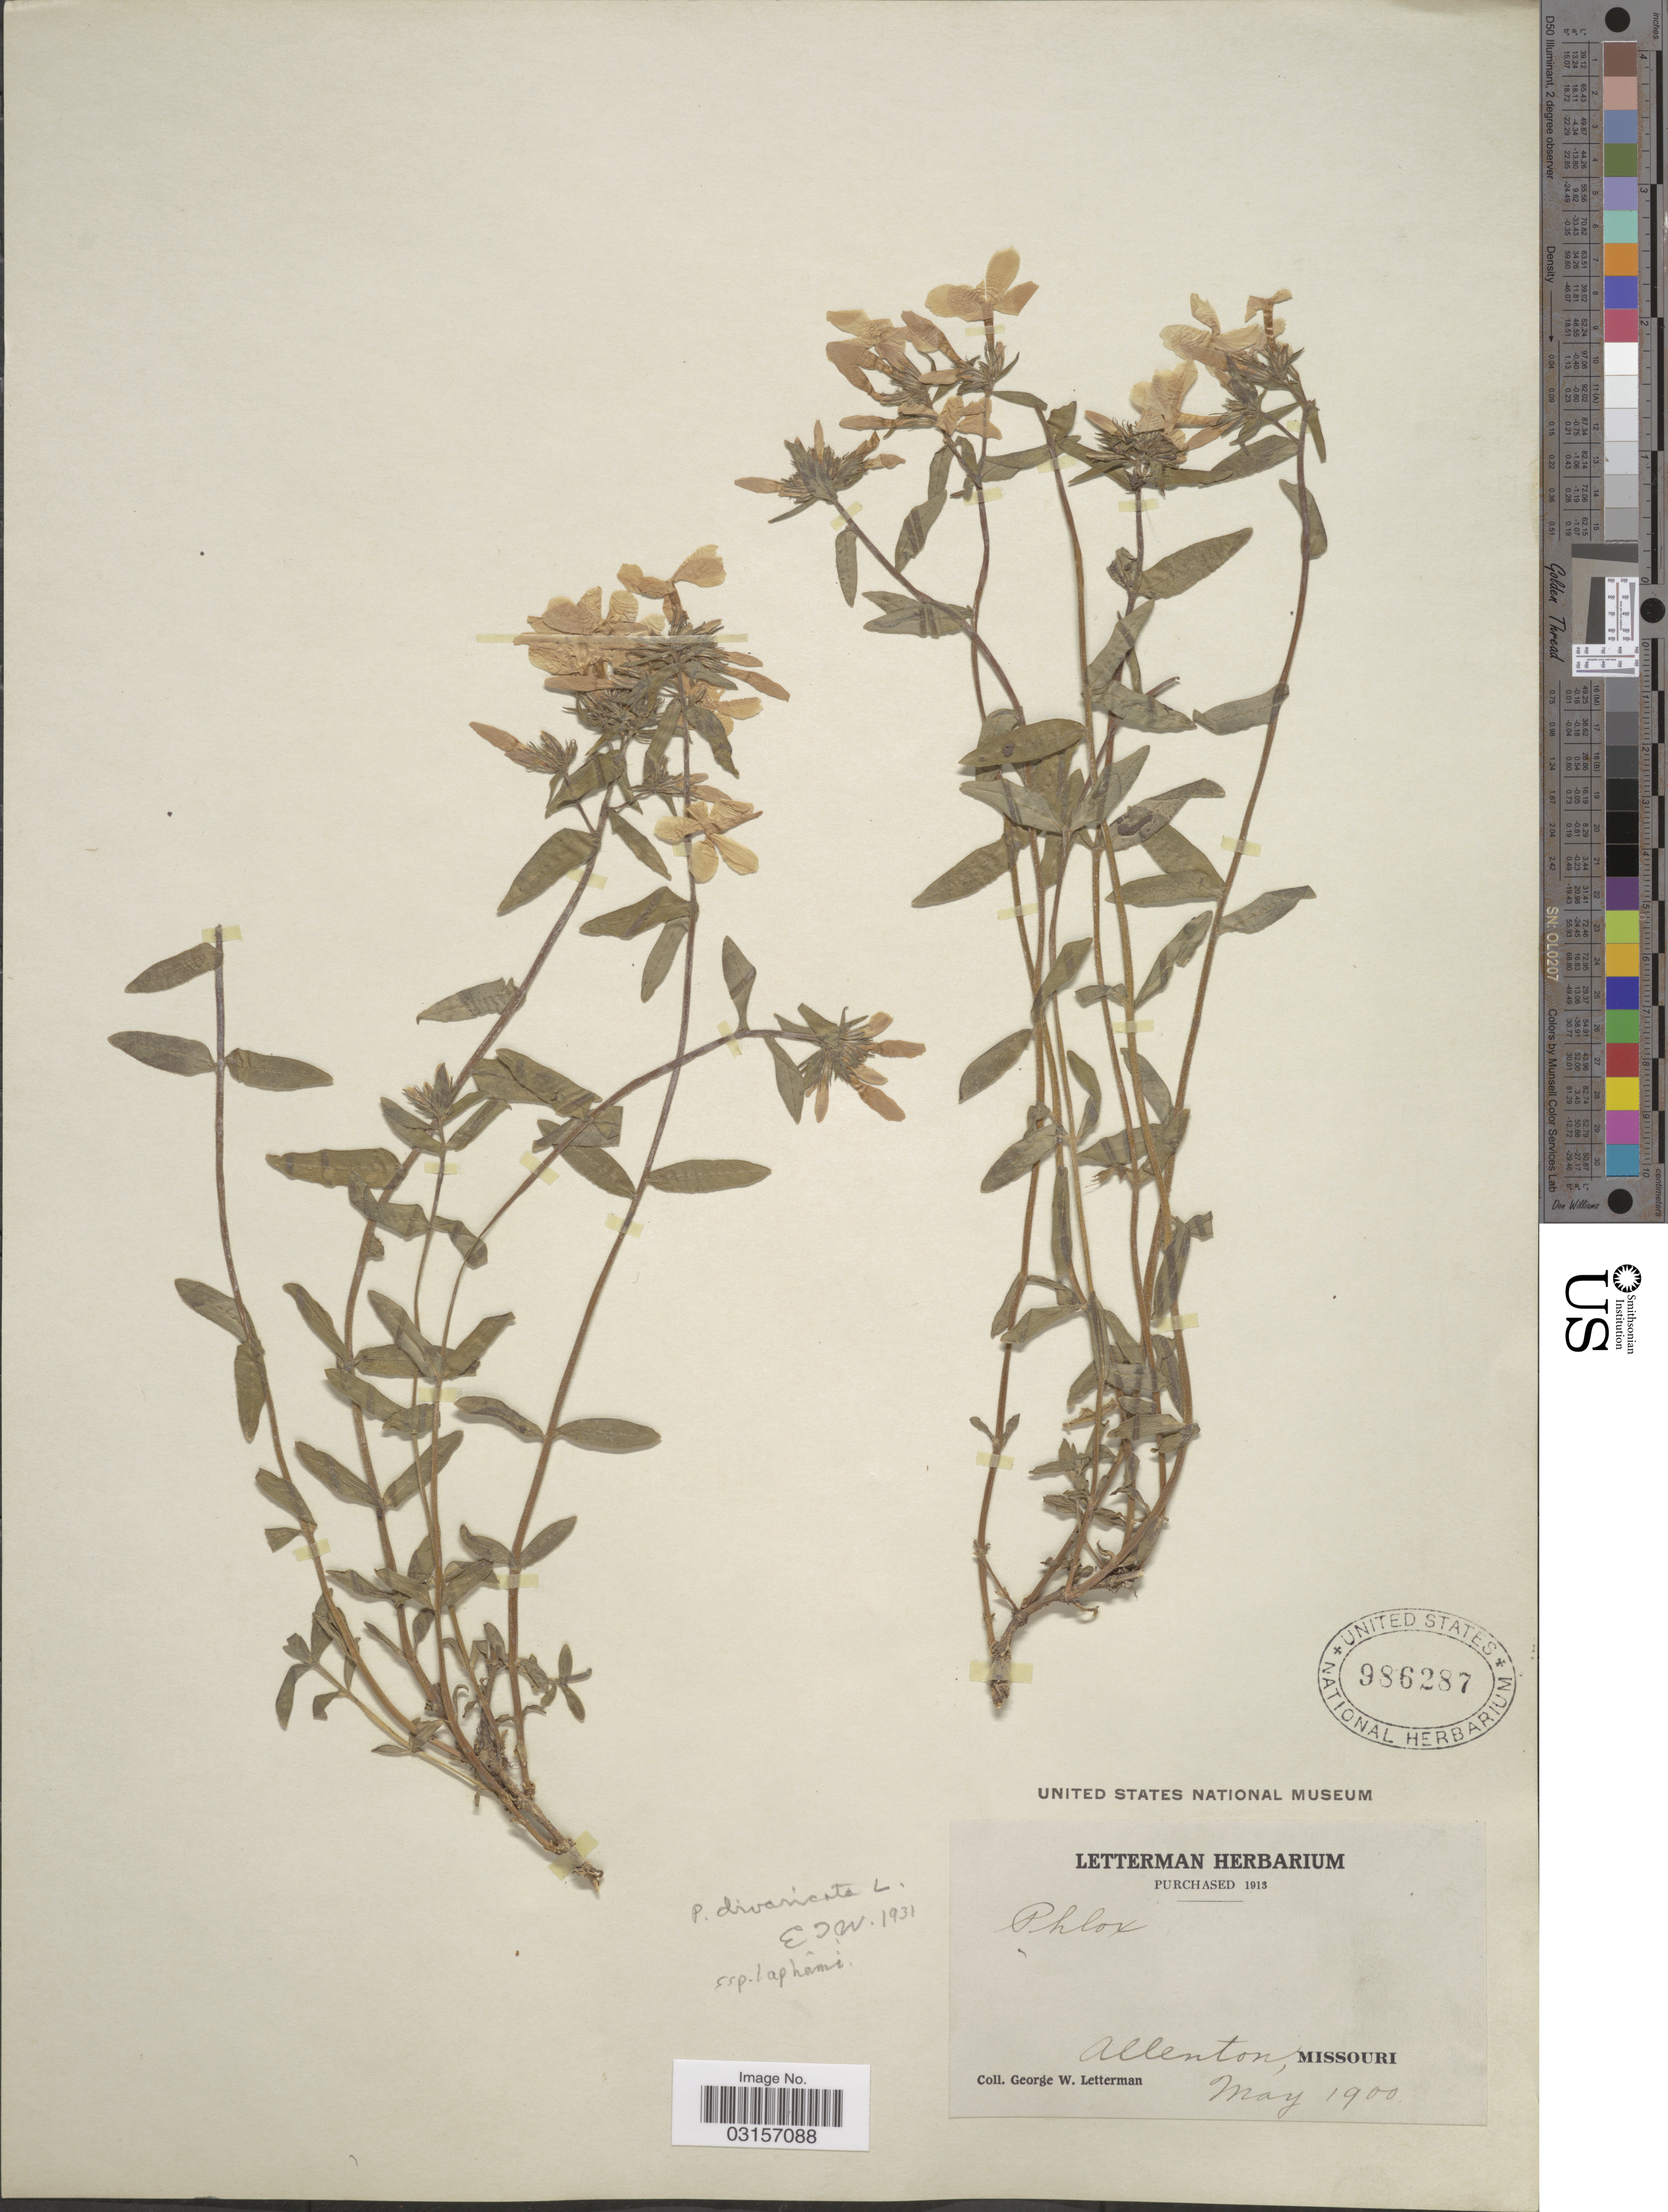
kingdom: Plantae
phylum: Tracheophyta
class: Magnoliopsida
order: Ericales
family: Polemoniaceae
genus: Phlox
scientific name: Phlox divaricata subsp. laphamii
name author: (Alph. Wood) Wherry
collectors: G. W. Letterman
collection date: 1900-05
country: United States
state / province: Missouri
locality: Allenton, Missouri.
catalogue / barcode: US 986287